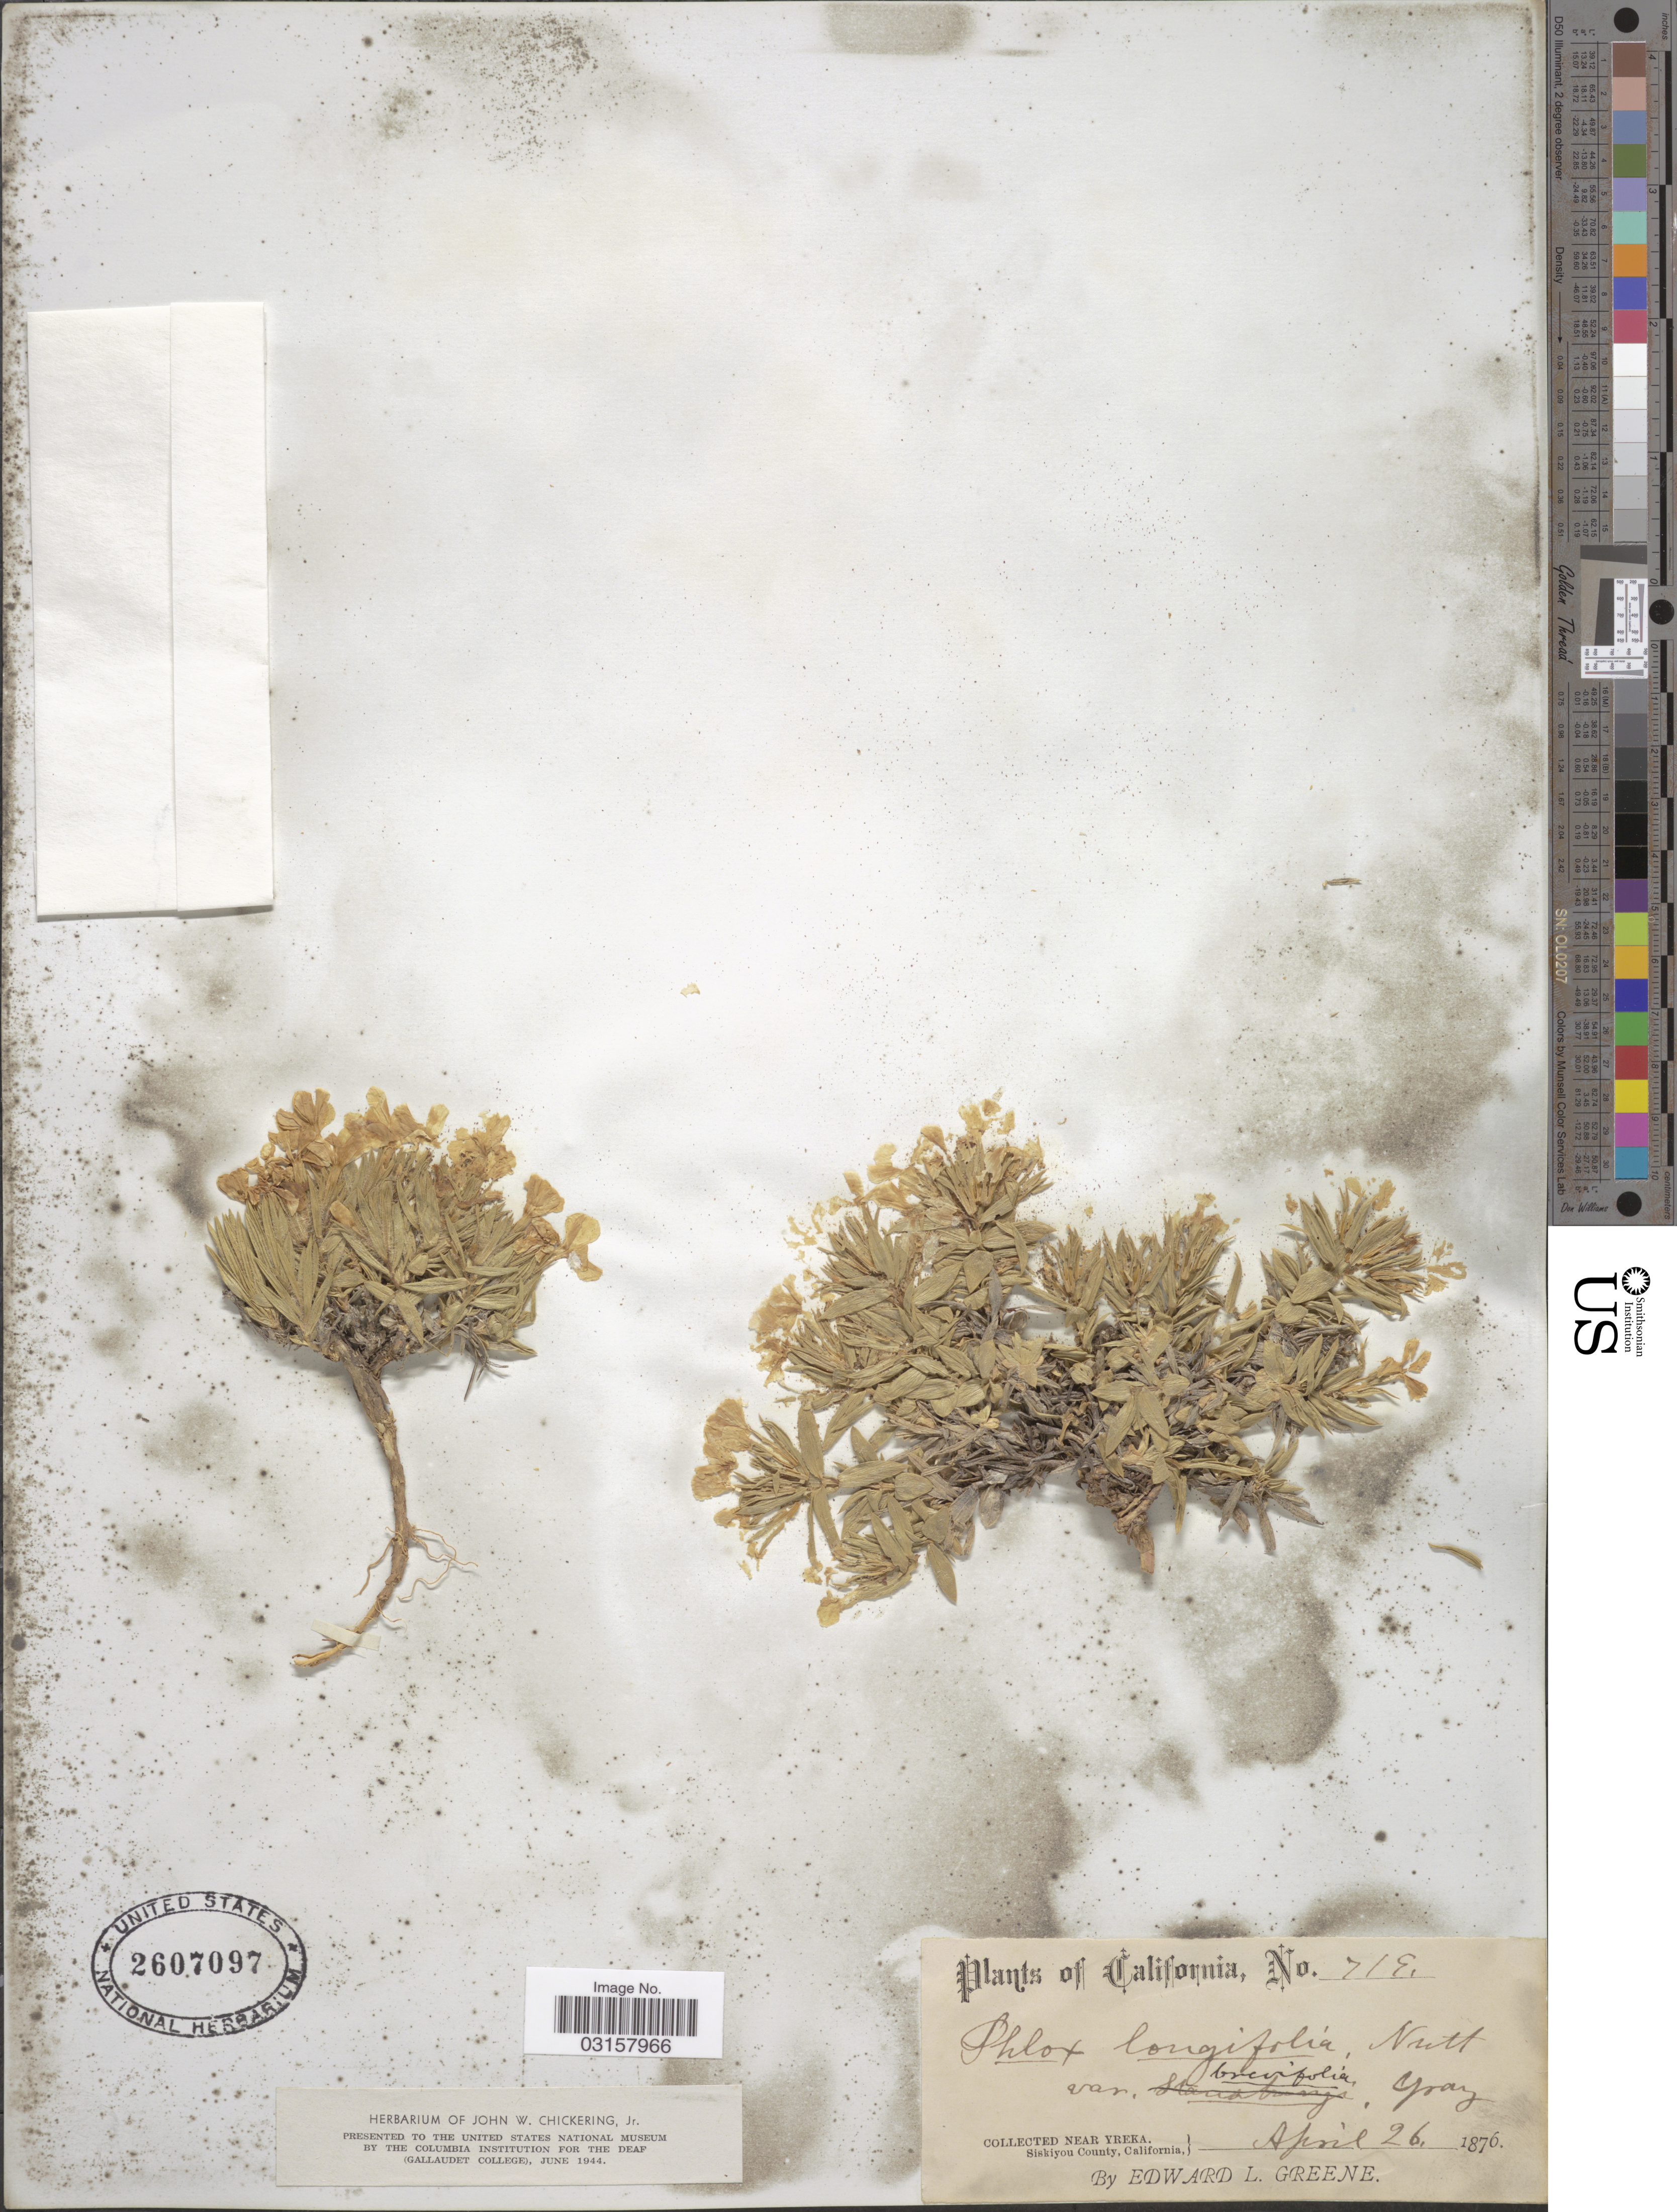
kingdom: Plantae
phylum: Tracheophyta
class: Magnoliopsida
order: Ericales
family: Polemoniaceae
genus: Phlox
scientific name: Phlox hirsuta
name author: E.E. Nelson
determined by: Mayfield, M. H.; Ferguson, C. J.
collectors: E. L. Greene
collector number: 719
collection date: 1876-04-26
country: United States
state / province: California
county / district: Siskiyou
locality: Near Yreka. Siskiyou County.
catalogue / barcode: US 2607097